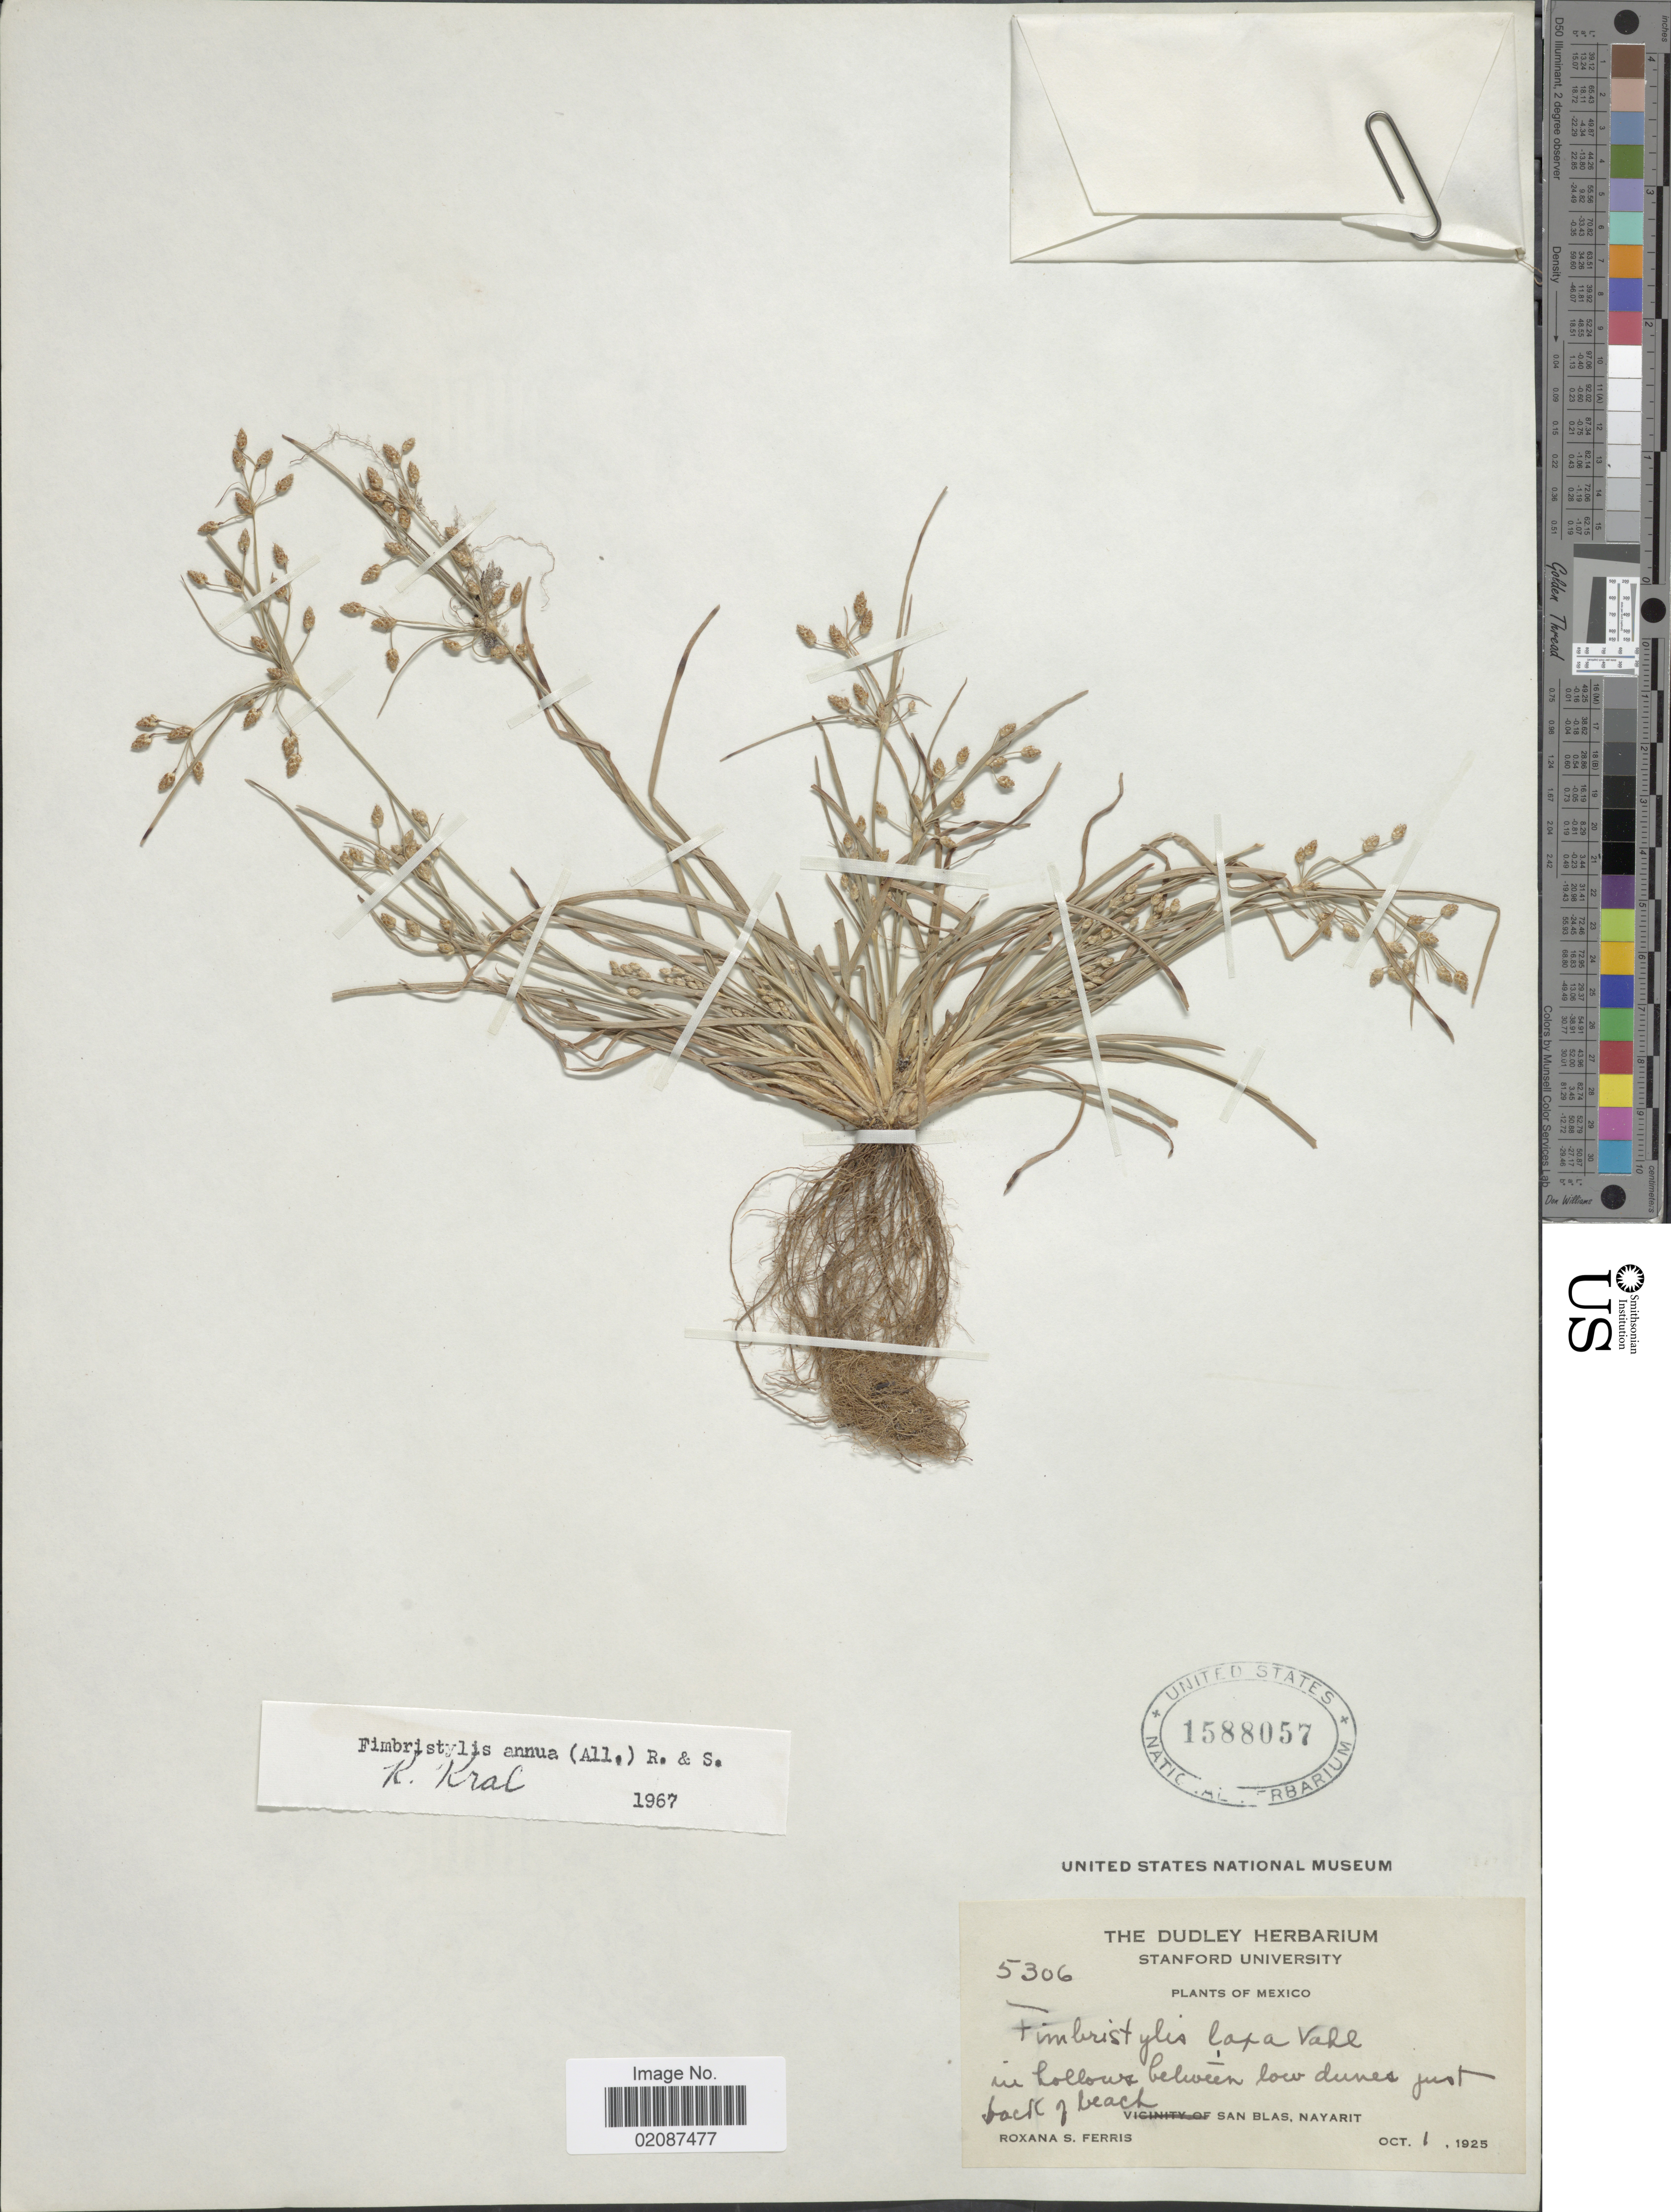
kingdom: Plantae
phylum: Tracheophyta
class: Liliopsida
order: Poales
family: Cyperaceae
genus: Fimbristylis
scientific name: Fimbristylis annua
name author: (All.) Roem. & Schult.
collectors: R. S. Ferris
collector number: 5306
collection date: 1925-10-01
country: Mexico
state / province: Nayarit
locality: In hollows between low dunes just back of beach, San Blas, Nayarit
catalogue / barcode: US 1588057